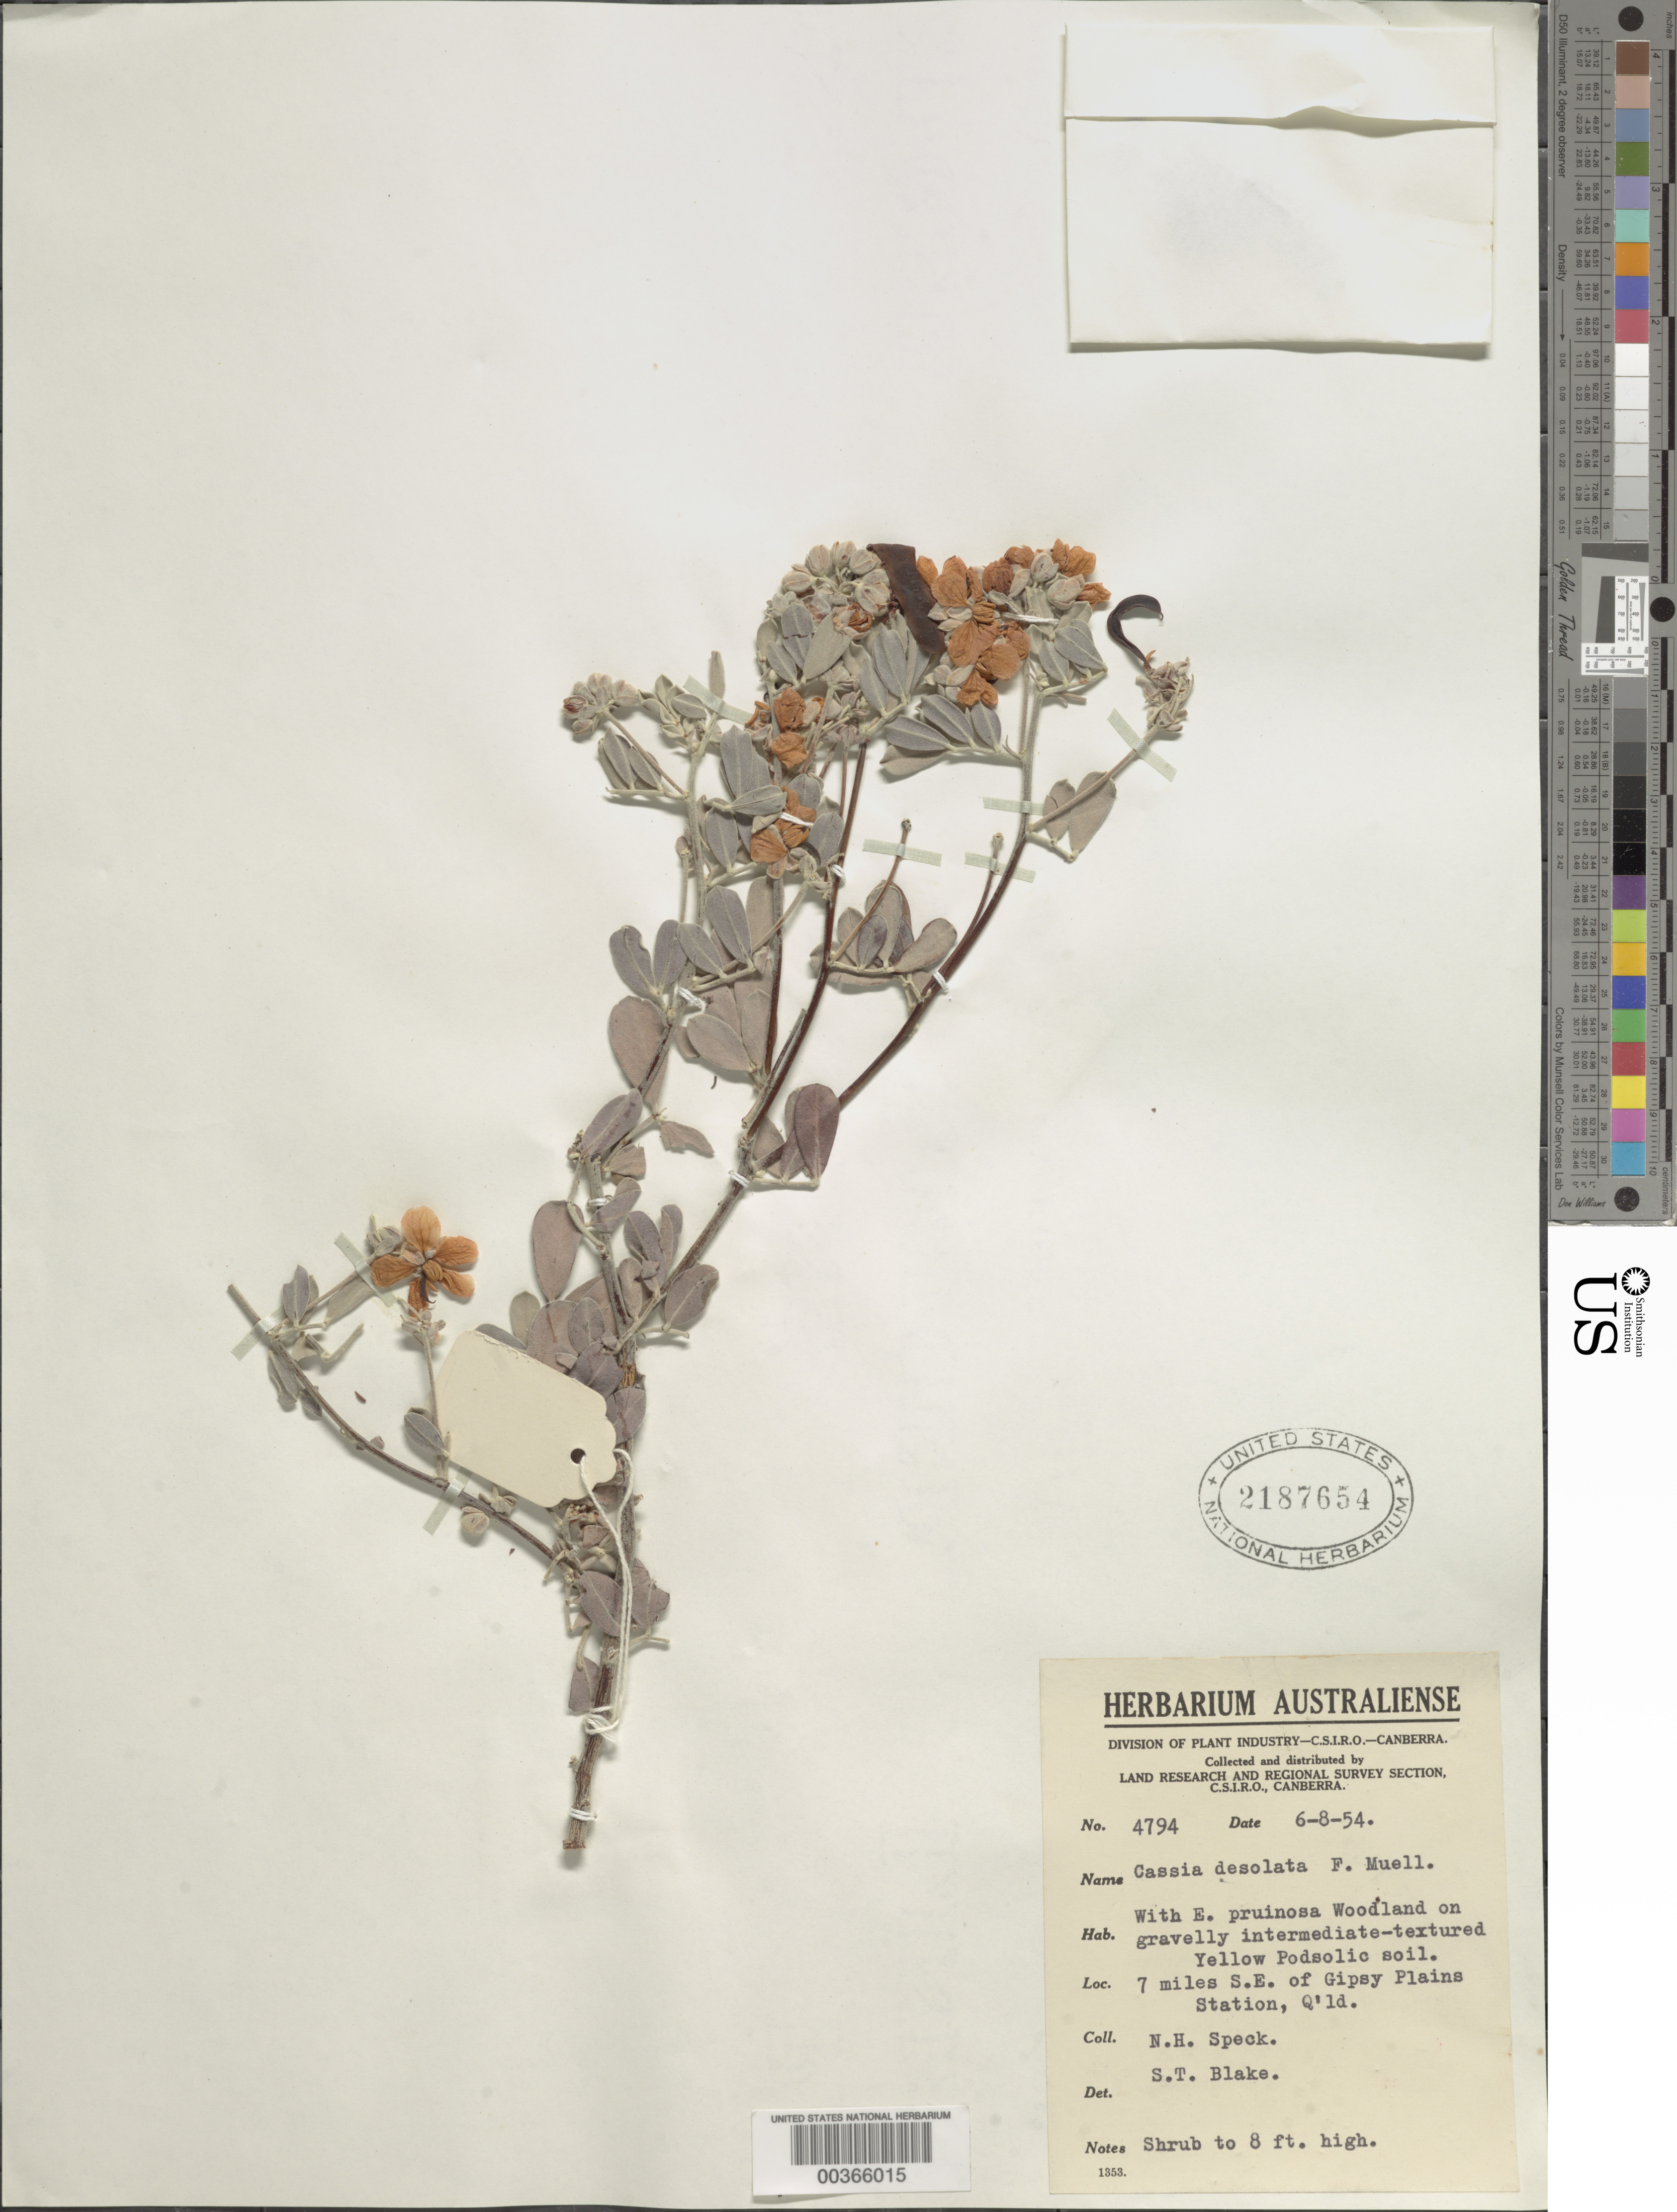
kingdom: Plantae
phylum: Tracheophyta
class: Magnoliopsida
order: Fabales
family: Fabaceae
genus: Senna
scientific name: Senna artemisioides subsp. x sturtii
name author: (R. Br.) Randell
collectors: N. Speck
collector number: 4794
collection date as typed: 06 Aug 1954 or 08 Jun 1954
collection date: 1954-06-08 or 1954-08-06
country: Australia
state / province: Queensland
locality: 7 mi se of gipsy plains station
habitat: On gravelly intermediate-textured yellow podsolic soil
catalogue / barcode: US 2187654